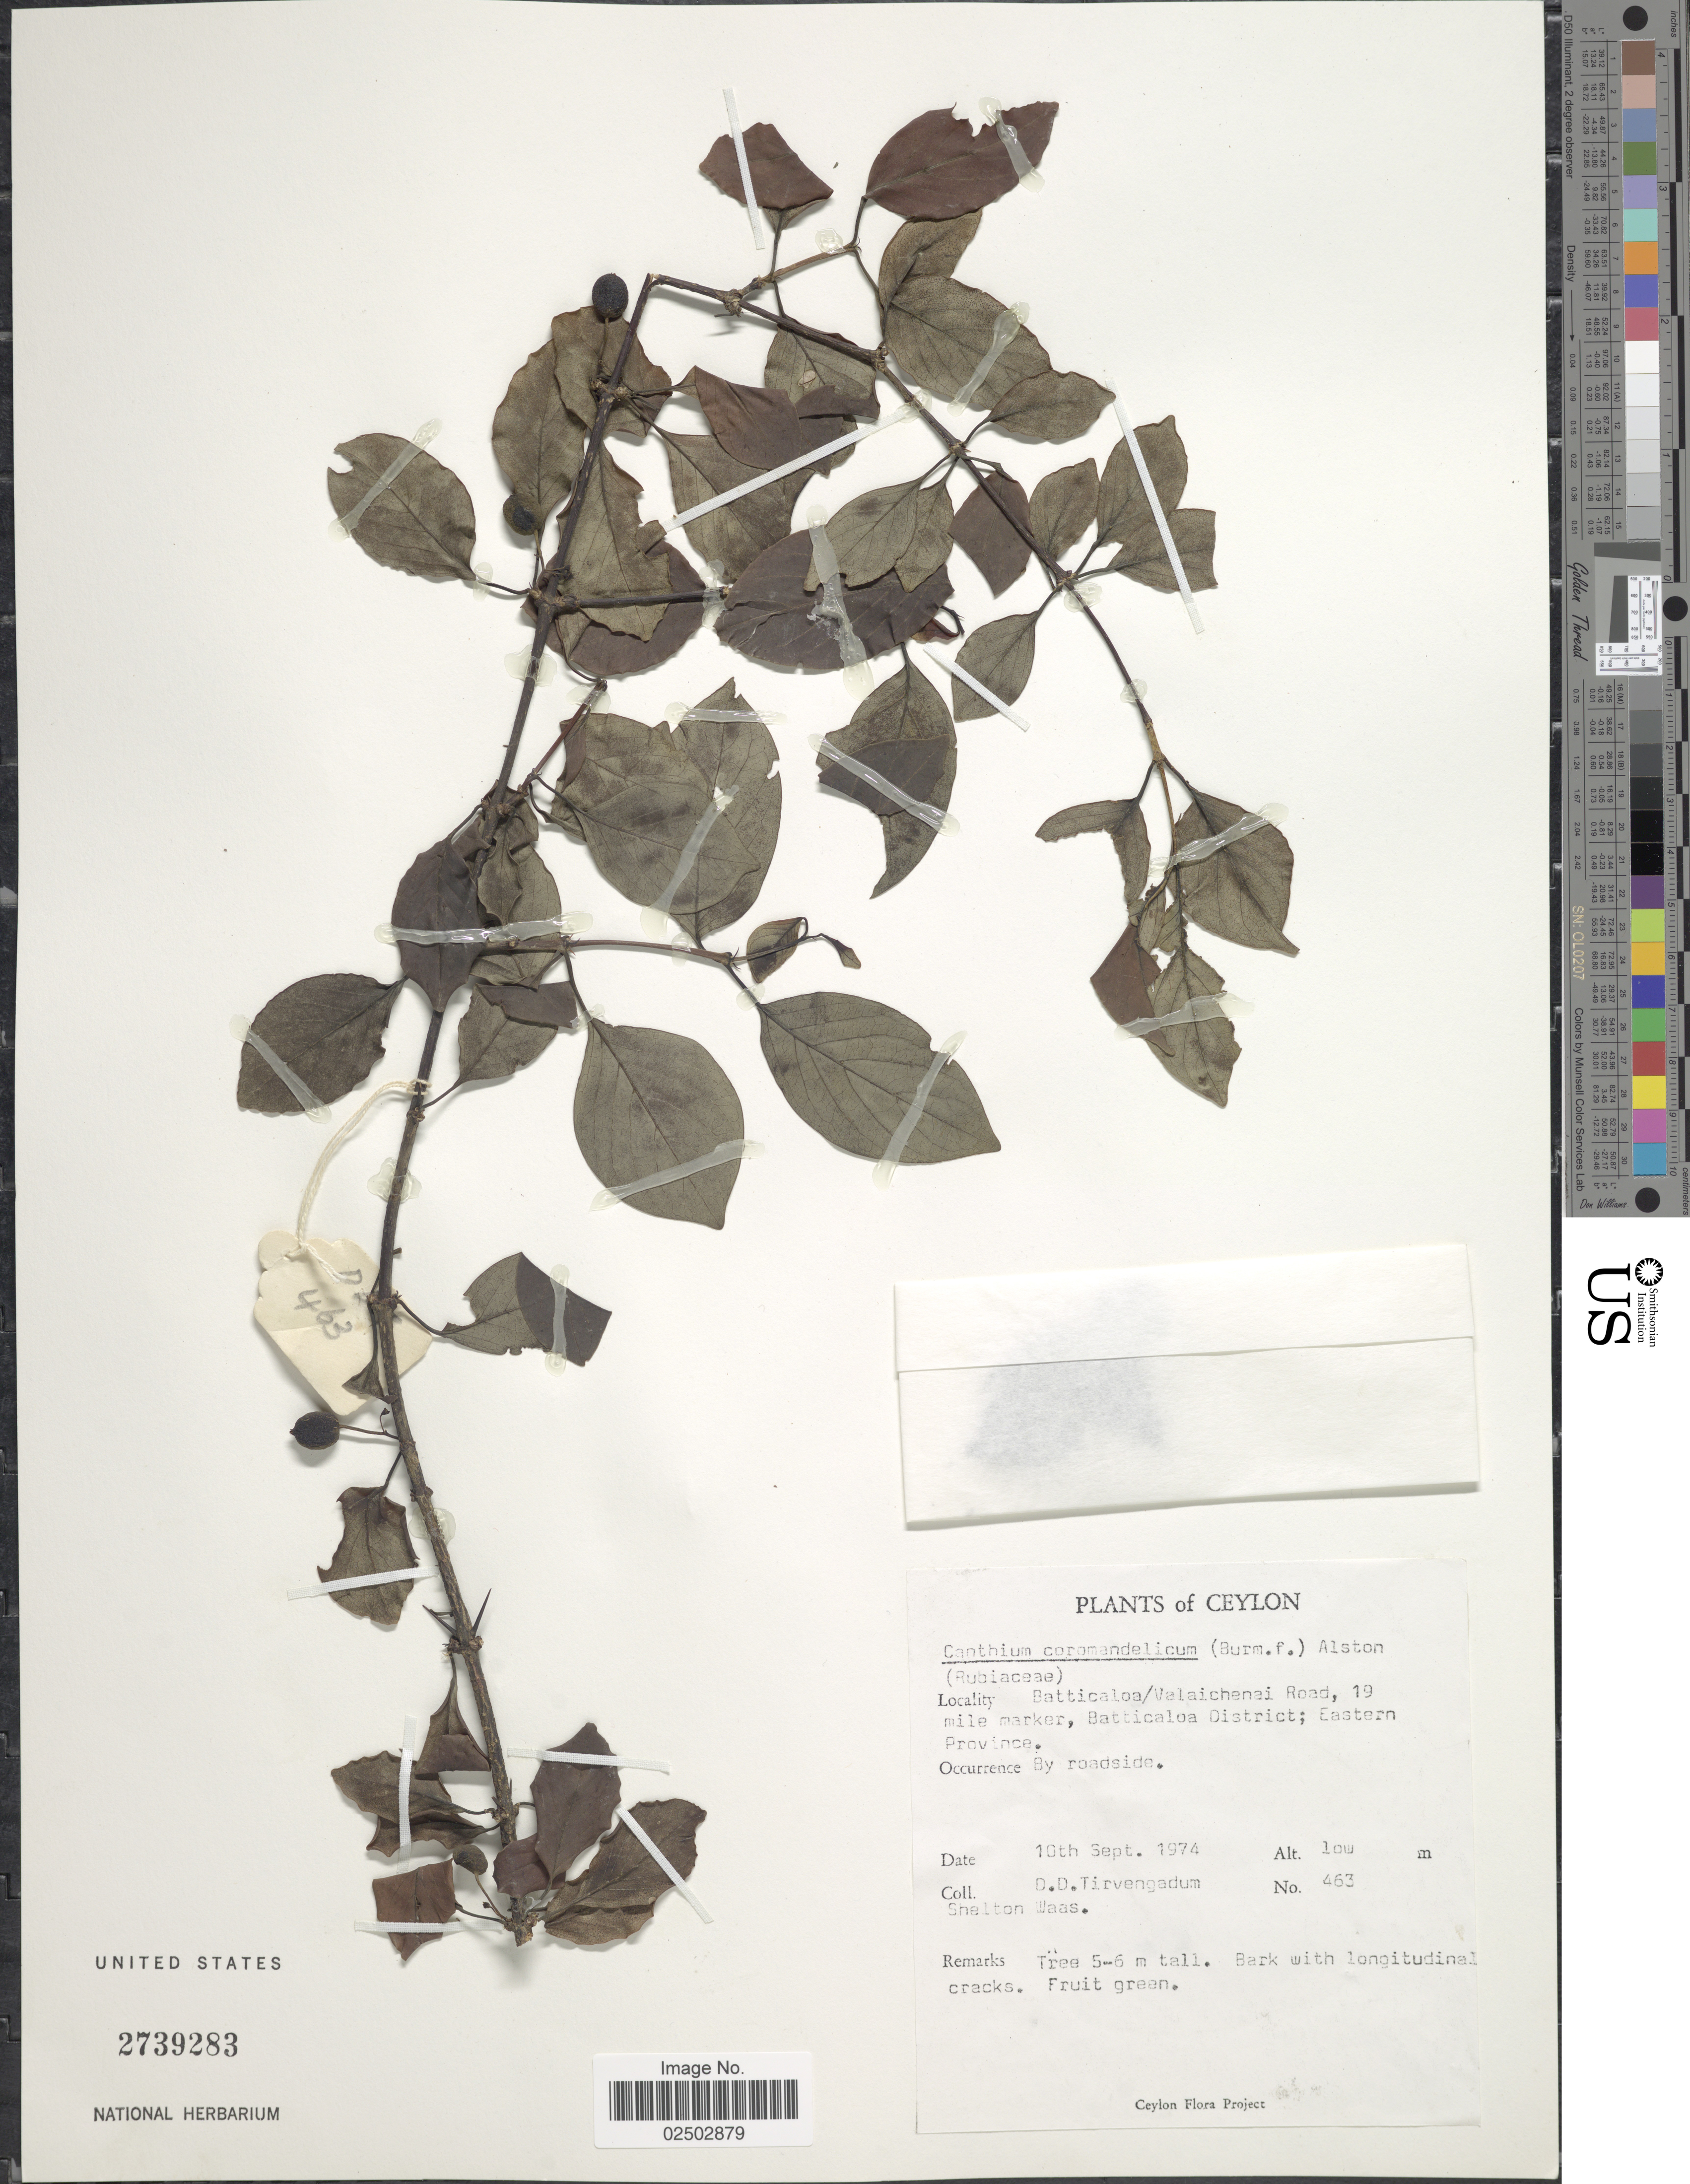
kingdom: Plantae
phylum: Tracheophyta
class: Magnoliopsida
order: Gentianales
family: Rubiaceae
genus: Canthium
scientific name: Canthium coromandelicum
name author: (Burm. f.) Alston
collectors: D. Tirvengadum & S. Waas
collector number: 463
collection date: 1974-09-10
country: Sri Lanka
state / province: Eastern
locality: Ceylon, Batticaloa/Valaichenai Road, 19 mile marker, Batticaloa District, Eastern Province, By roadside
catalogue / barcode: US 2739283